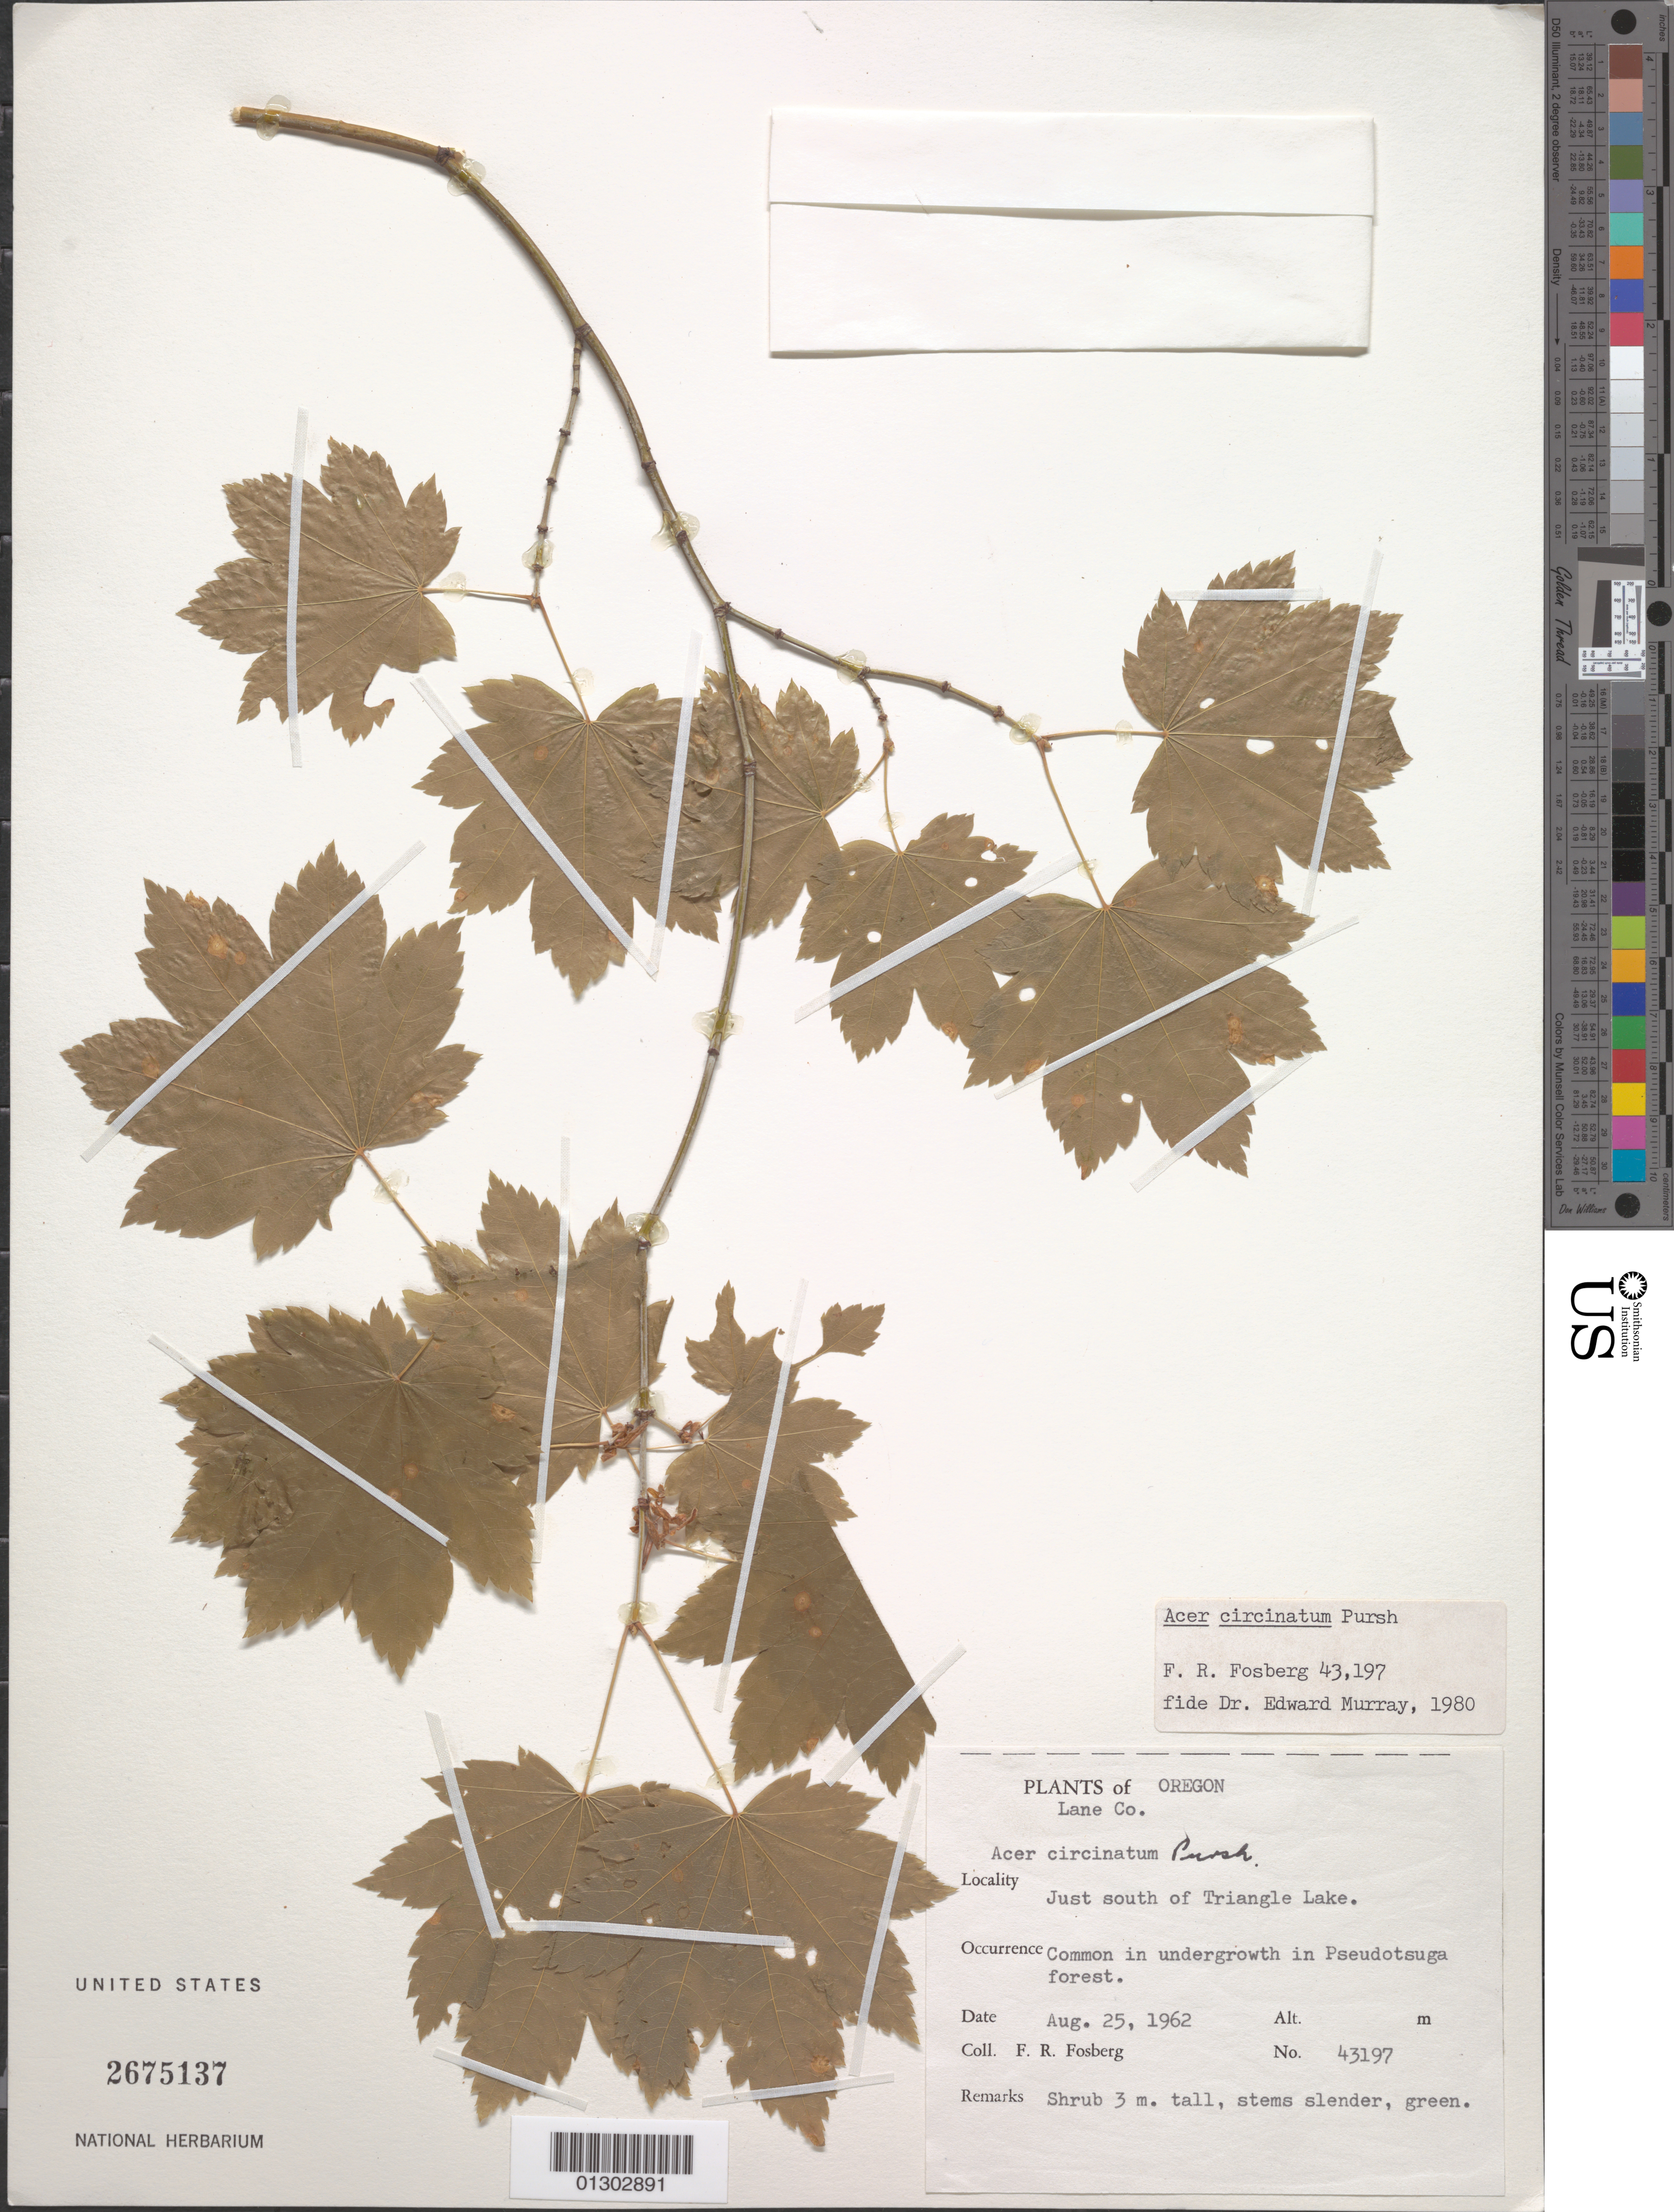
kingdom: Plantae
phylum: Tracheophyta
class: Magnoliopsida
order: Sapindales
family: Sapindaceae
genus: Acer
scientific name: Acer circinatum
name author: Pursh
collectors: F. R. Fosberg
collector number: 43197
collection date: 1962-08-25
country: United States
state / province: Oregon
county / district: Lane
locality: Lane County, just S of Triangle Lake.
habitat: Common in undergrowth in Pseudotsuga forest.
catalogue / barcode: US 2675137